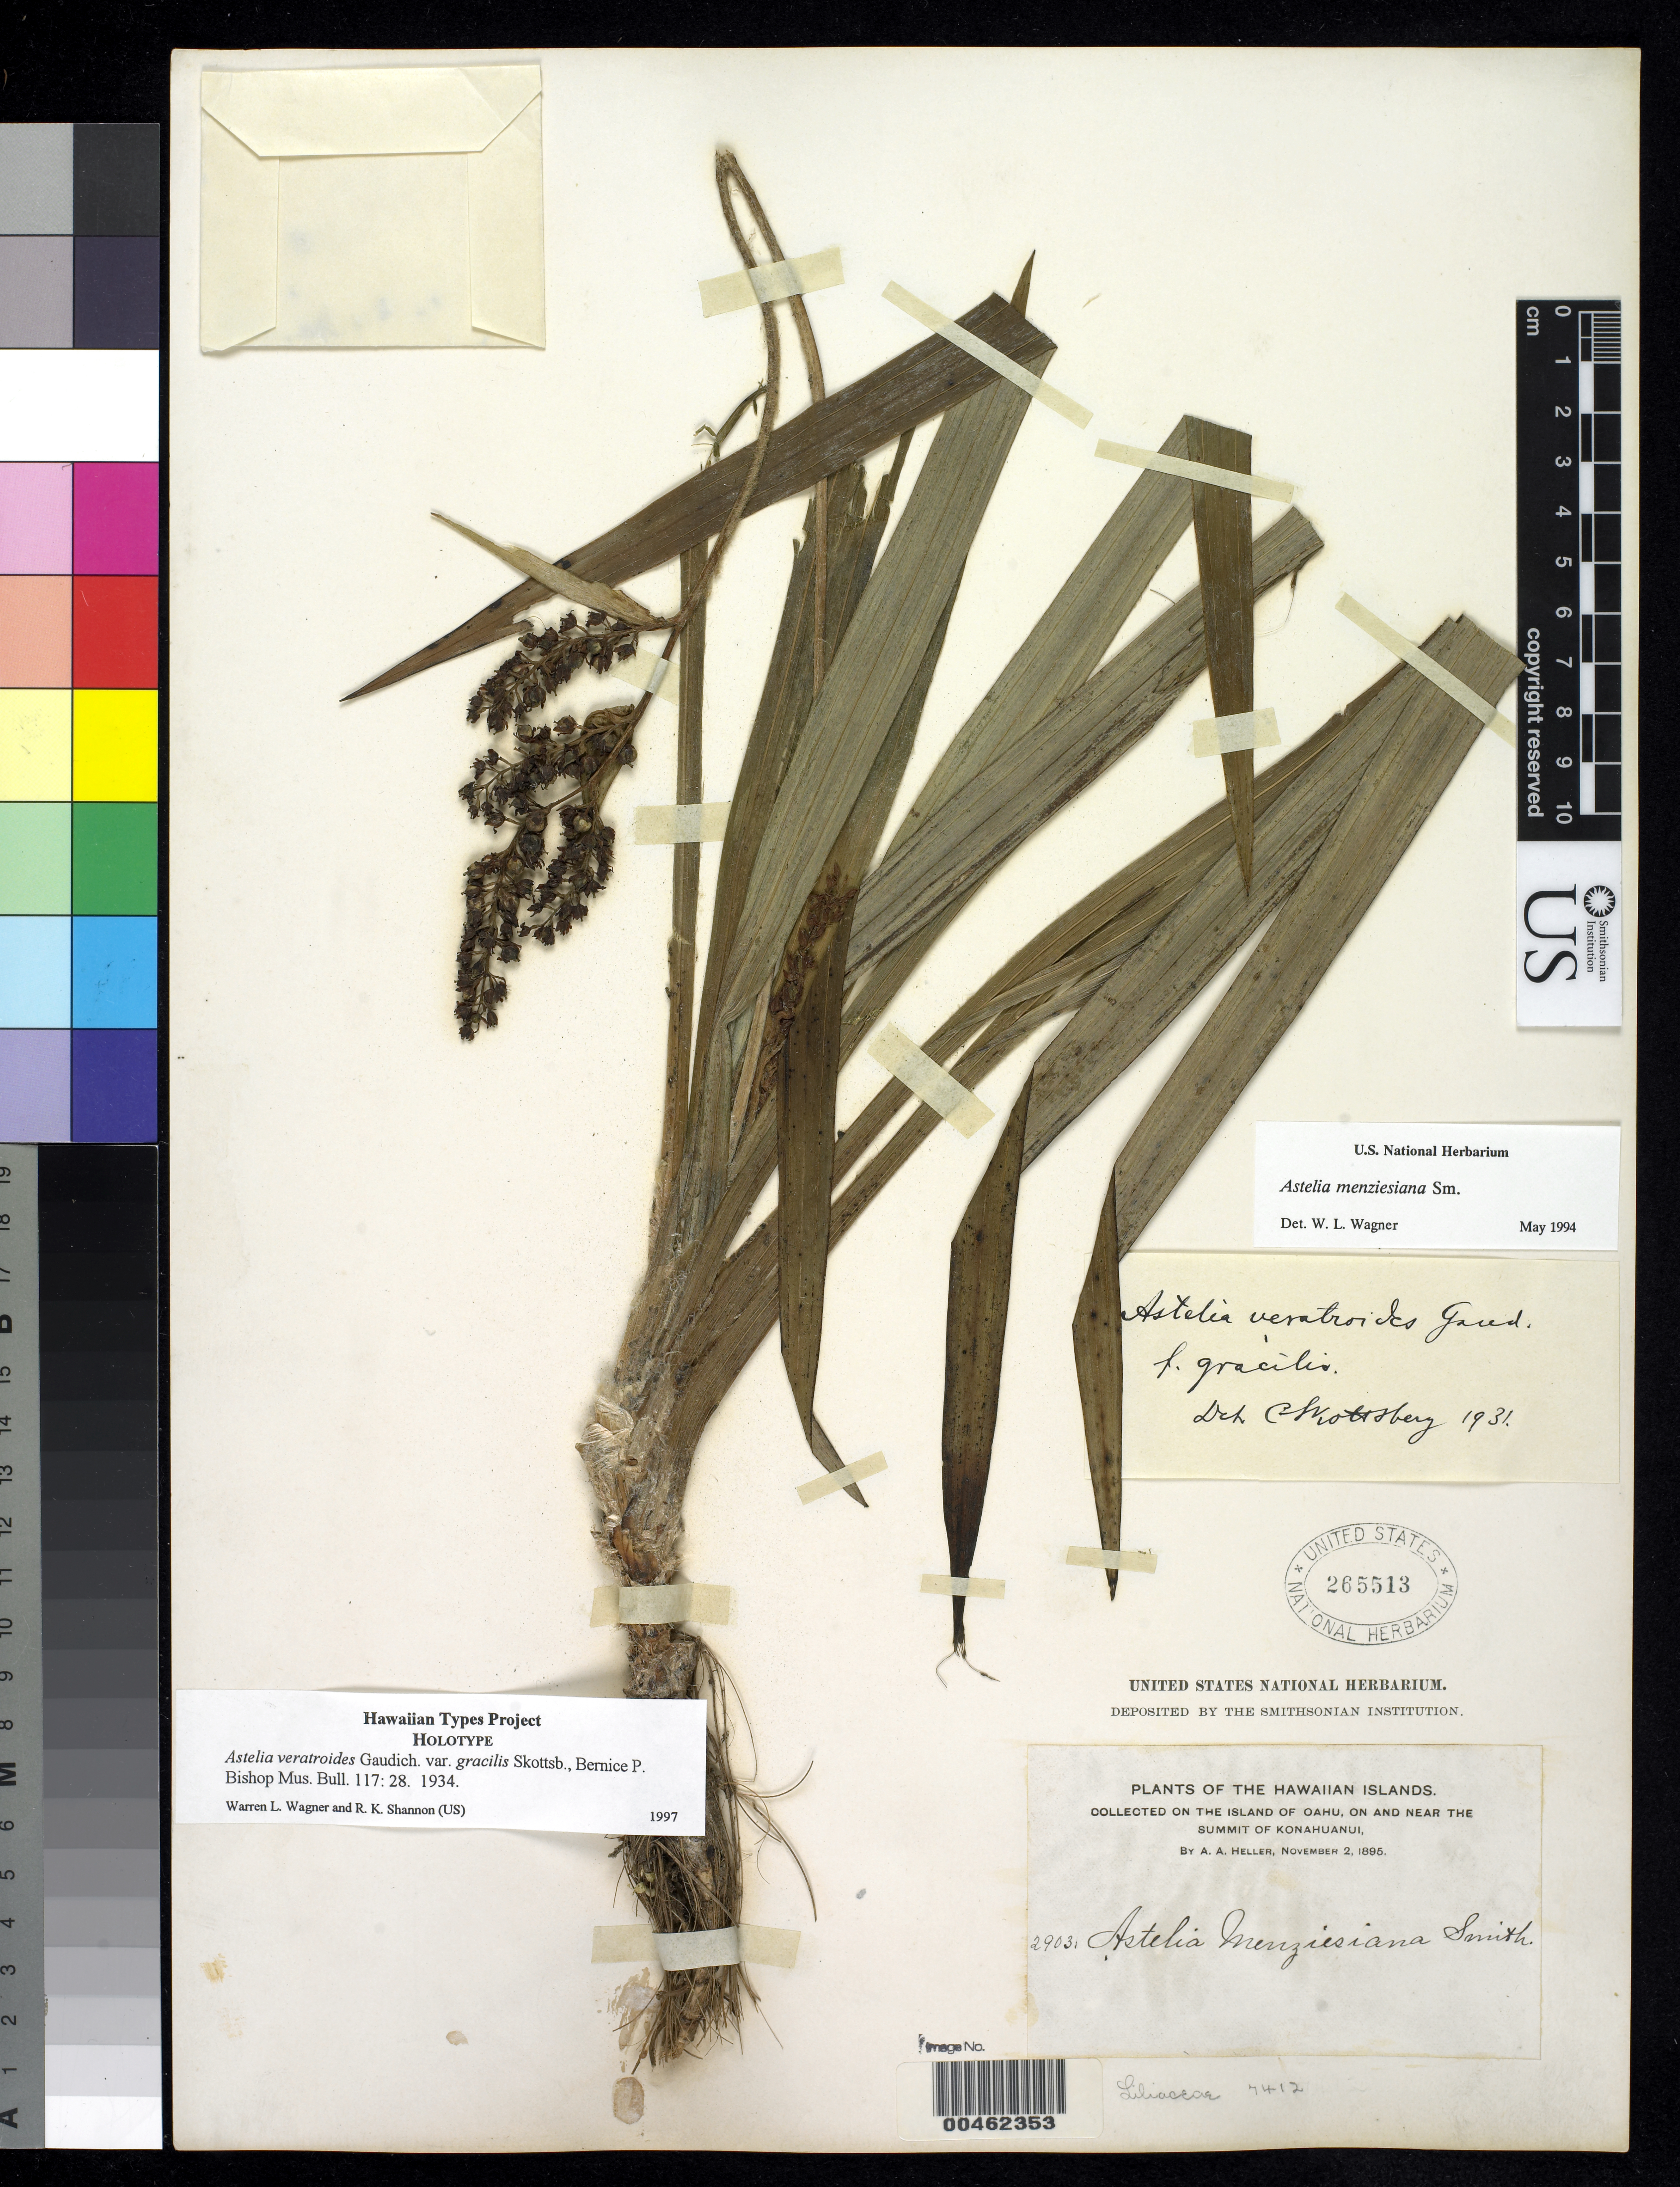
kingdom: Plantae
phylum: Tracheophyta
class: Liliopsida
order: Asparagales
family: Asteliaceae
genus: Astelia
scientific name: Astelia veratroides var. gracilis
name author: Skottsb.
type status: Holotype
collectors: A. A. Heller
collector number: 2903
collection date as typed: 02 Nov 1895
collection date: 1895-11-02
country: United States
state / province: Hawaii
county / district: Honolulu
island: Oahu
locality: On & near summit of Konahuanui.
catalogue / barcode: US 265513